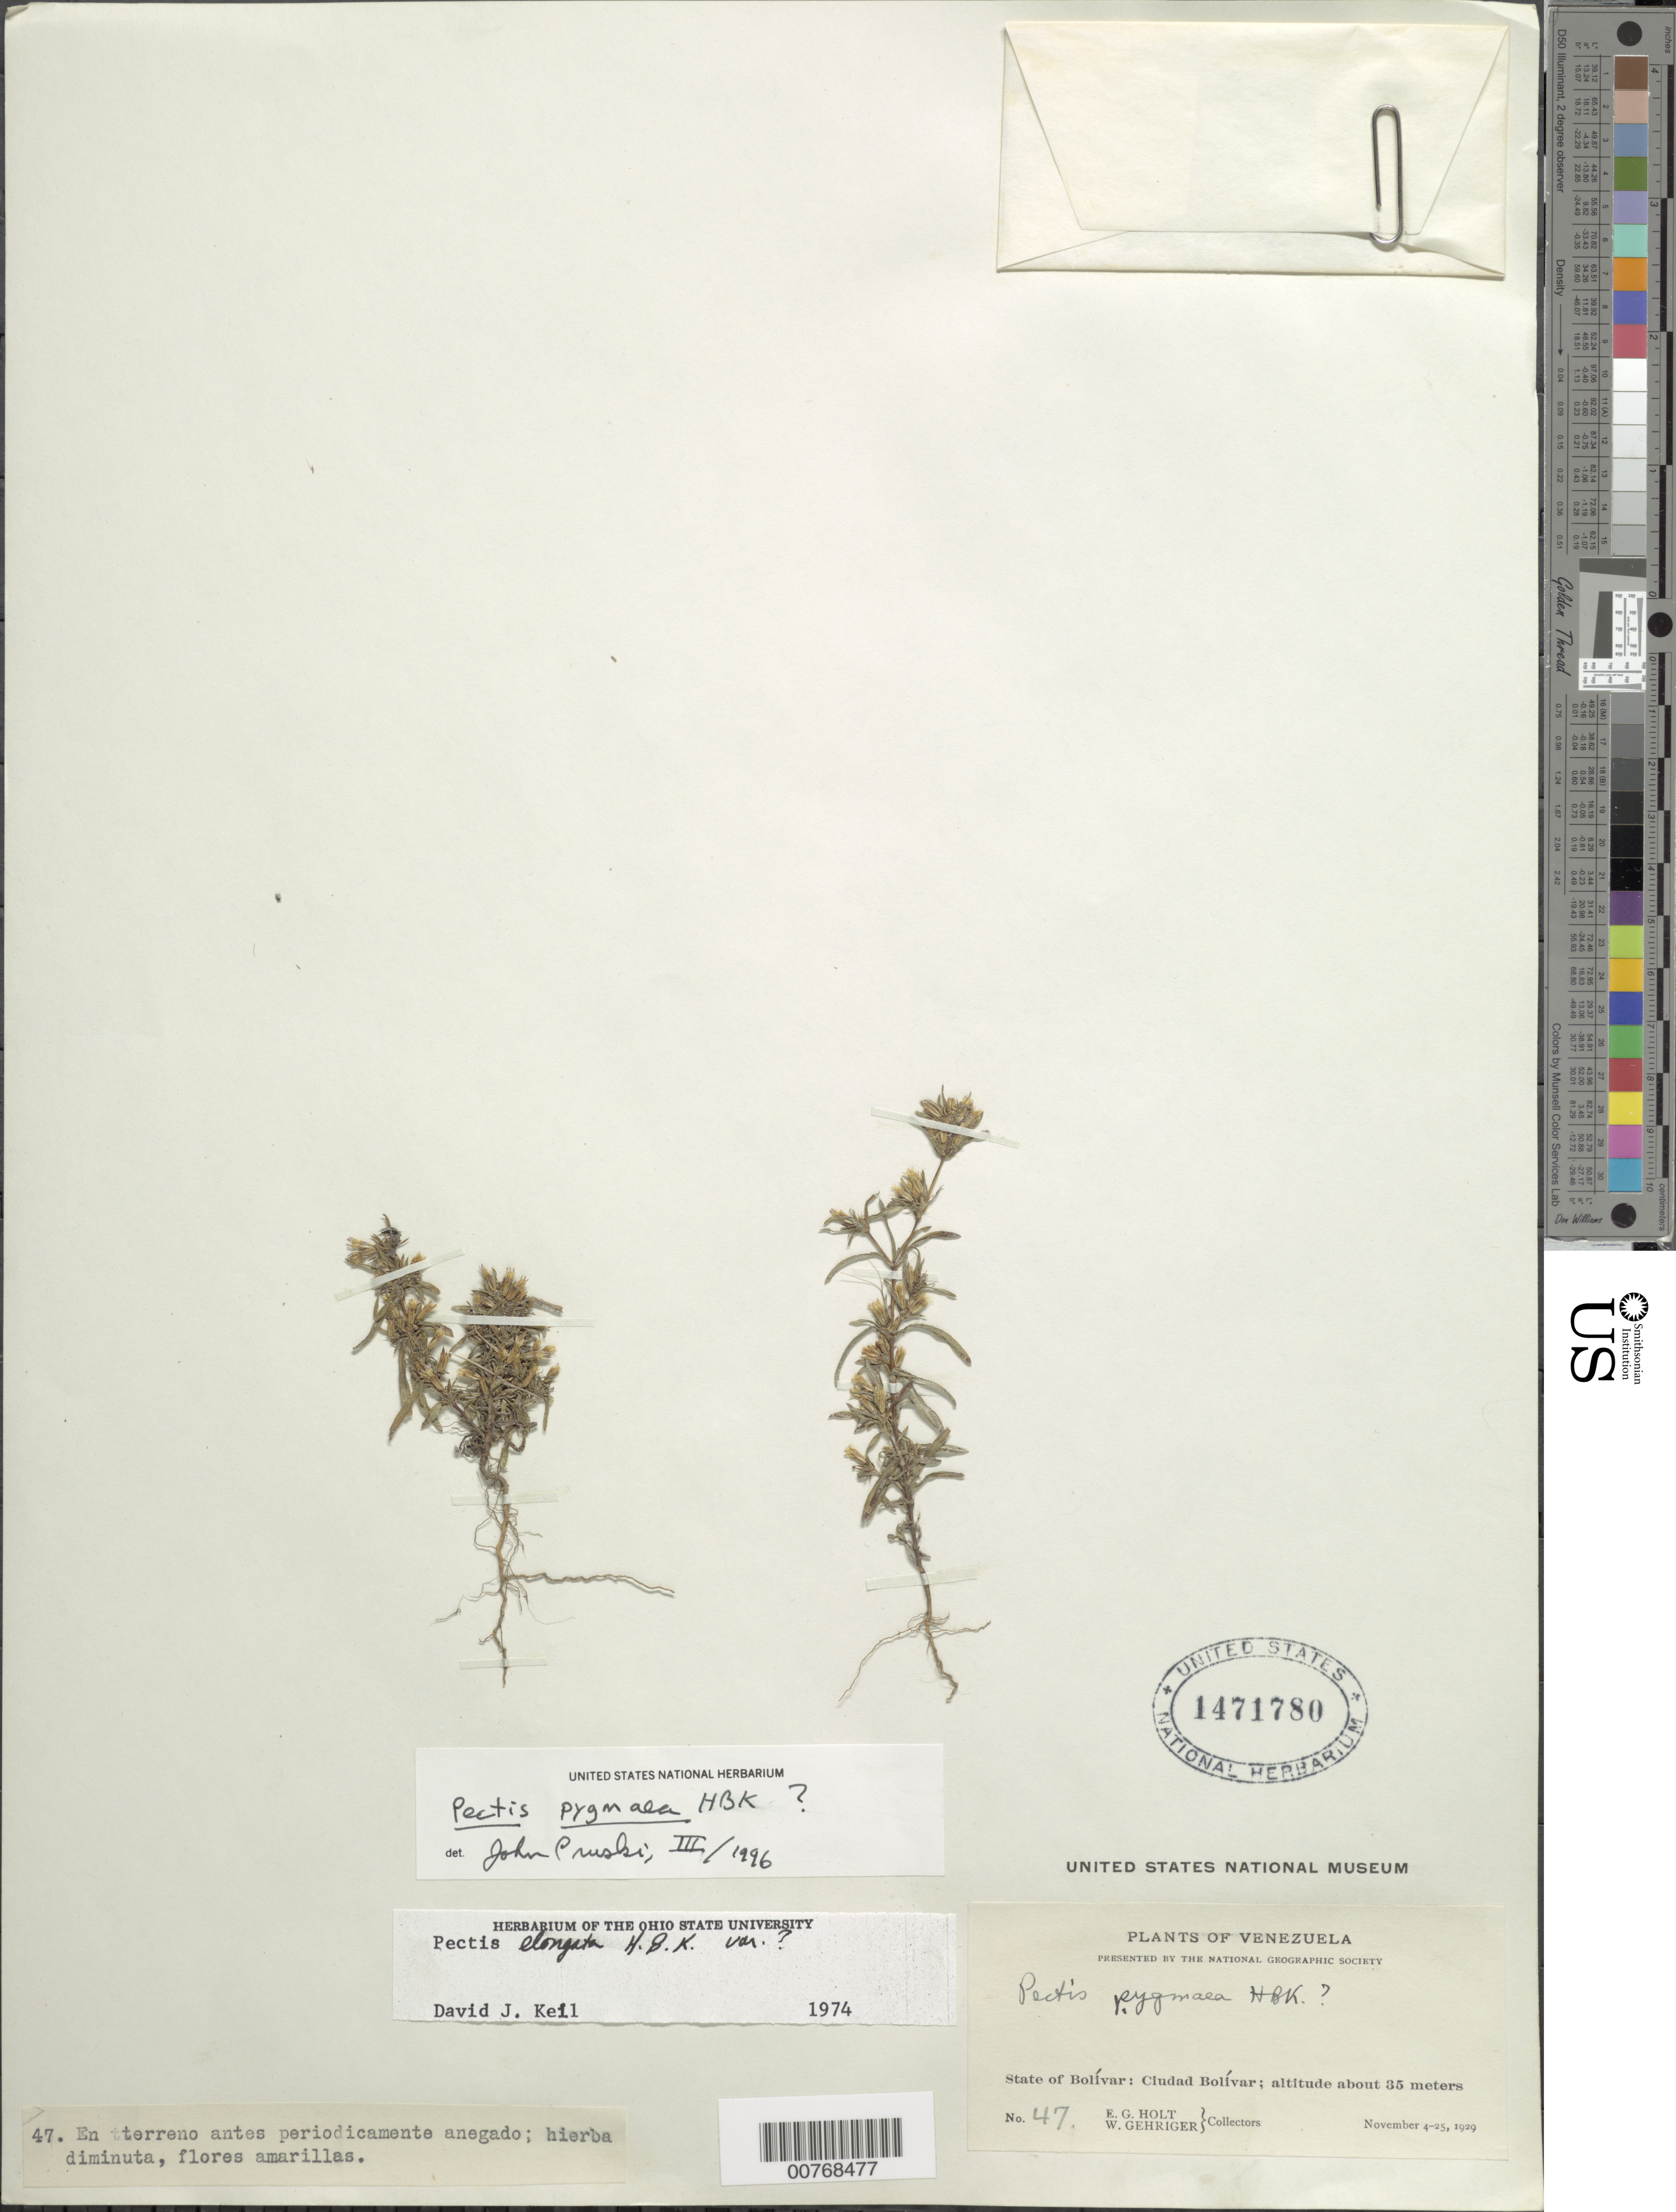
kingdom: Plantae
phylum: Tracheophyta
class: Magnoliopsida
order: Asterales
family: Asteraceae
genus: Pectis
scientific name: Pectis pygmaea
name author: Kunth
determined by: Pruski, J. F.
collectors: E. Holt & W. Gehriger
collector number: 47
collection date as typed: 4-Nov-29 to 25-Nov-29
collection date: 1929-11-04/1929-11-25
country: Venezuela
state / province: Bolívar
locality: Ciudad Bolívar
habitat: Terreno antes periodicamente anegado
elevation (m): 35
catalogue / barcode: US 1471780